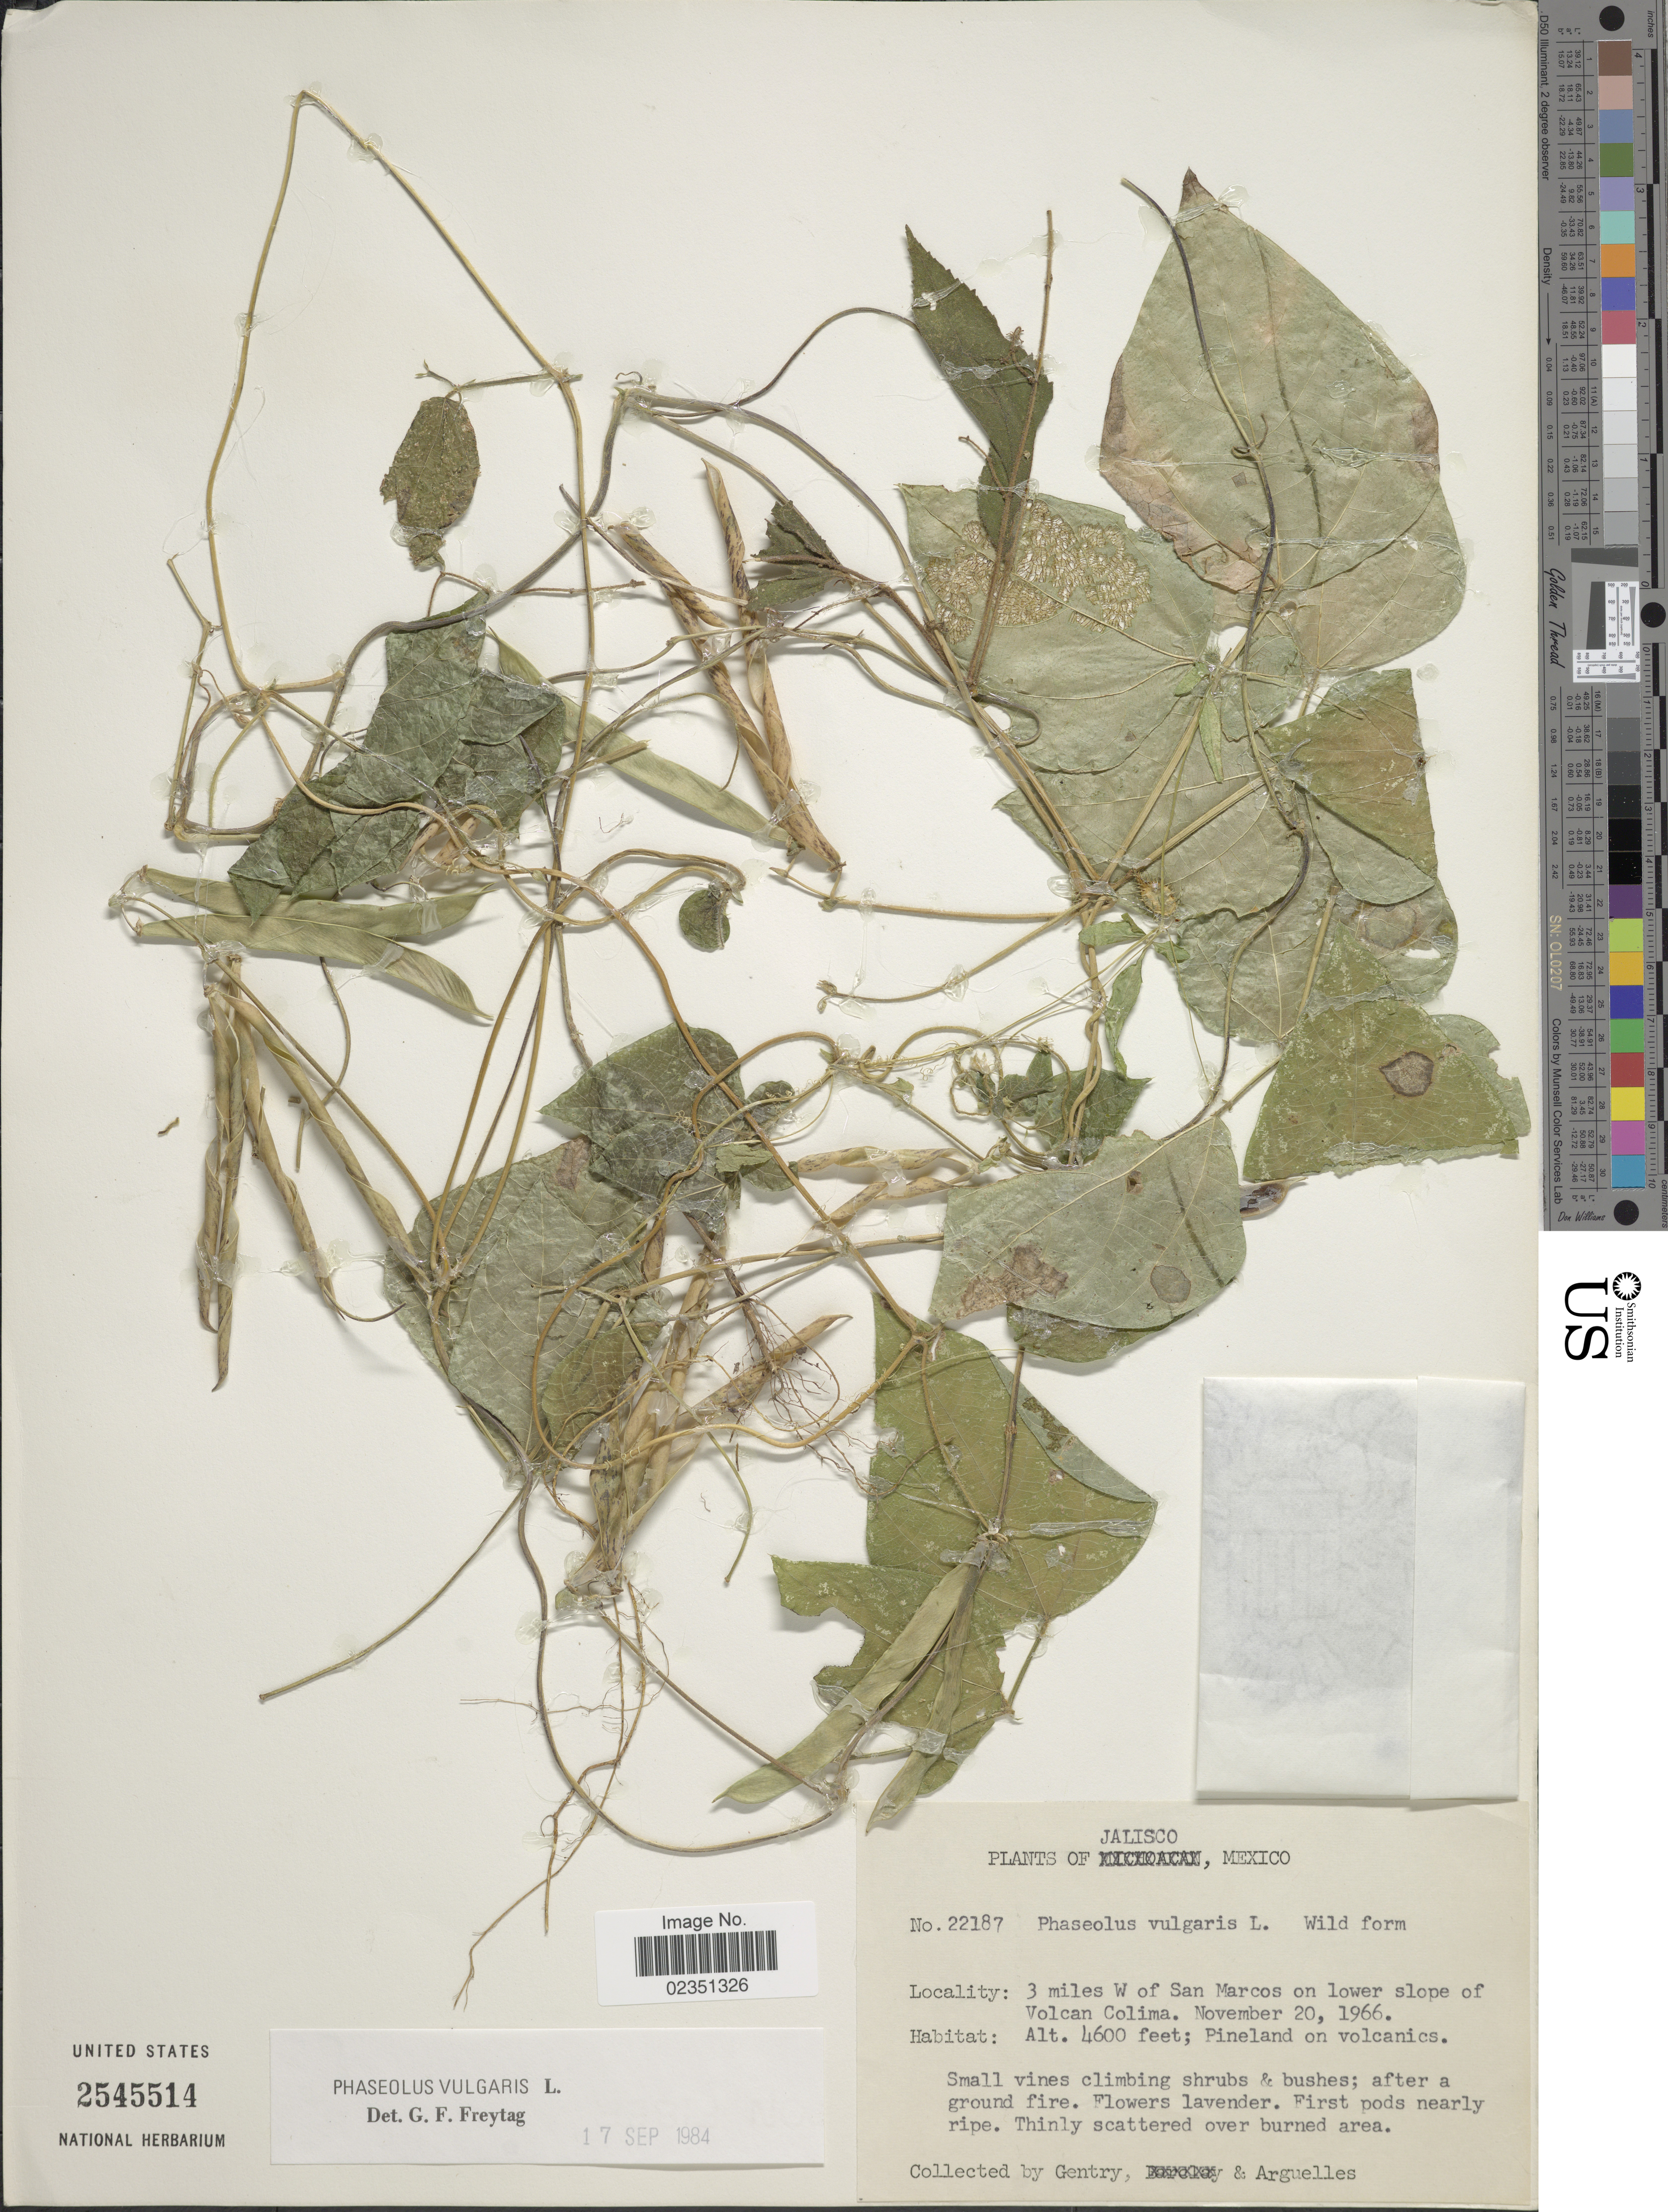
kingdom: Plantae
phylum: Tracheophyta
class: Magnoliopsida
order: Fabales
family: Fabaceae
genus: Phaseolus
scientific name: Phaseolus vulgaris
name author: L.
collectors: Gentry, -- & Arguelles, --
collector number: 22187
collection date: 1966-11-20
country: Mexico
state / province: Jalisco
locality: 3 miles W of San Marcos on lower slope of Volcan Colima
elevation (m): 1402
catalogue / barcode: US 2545514